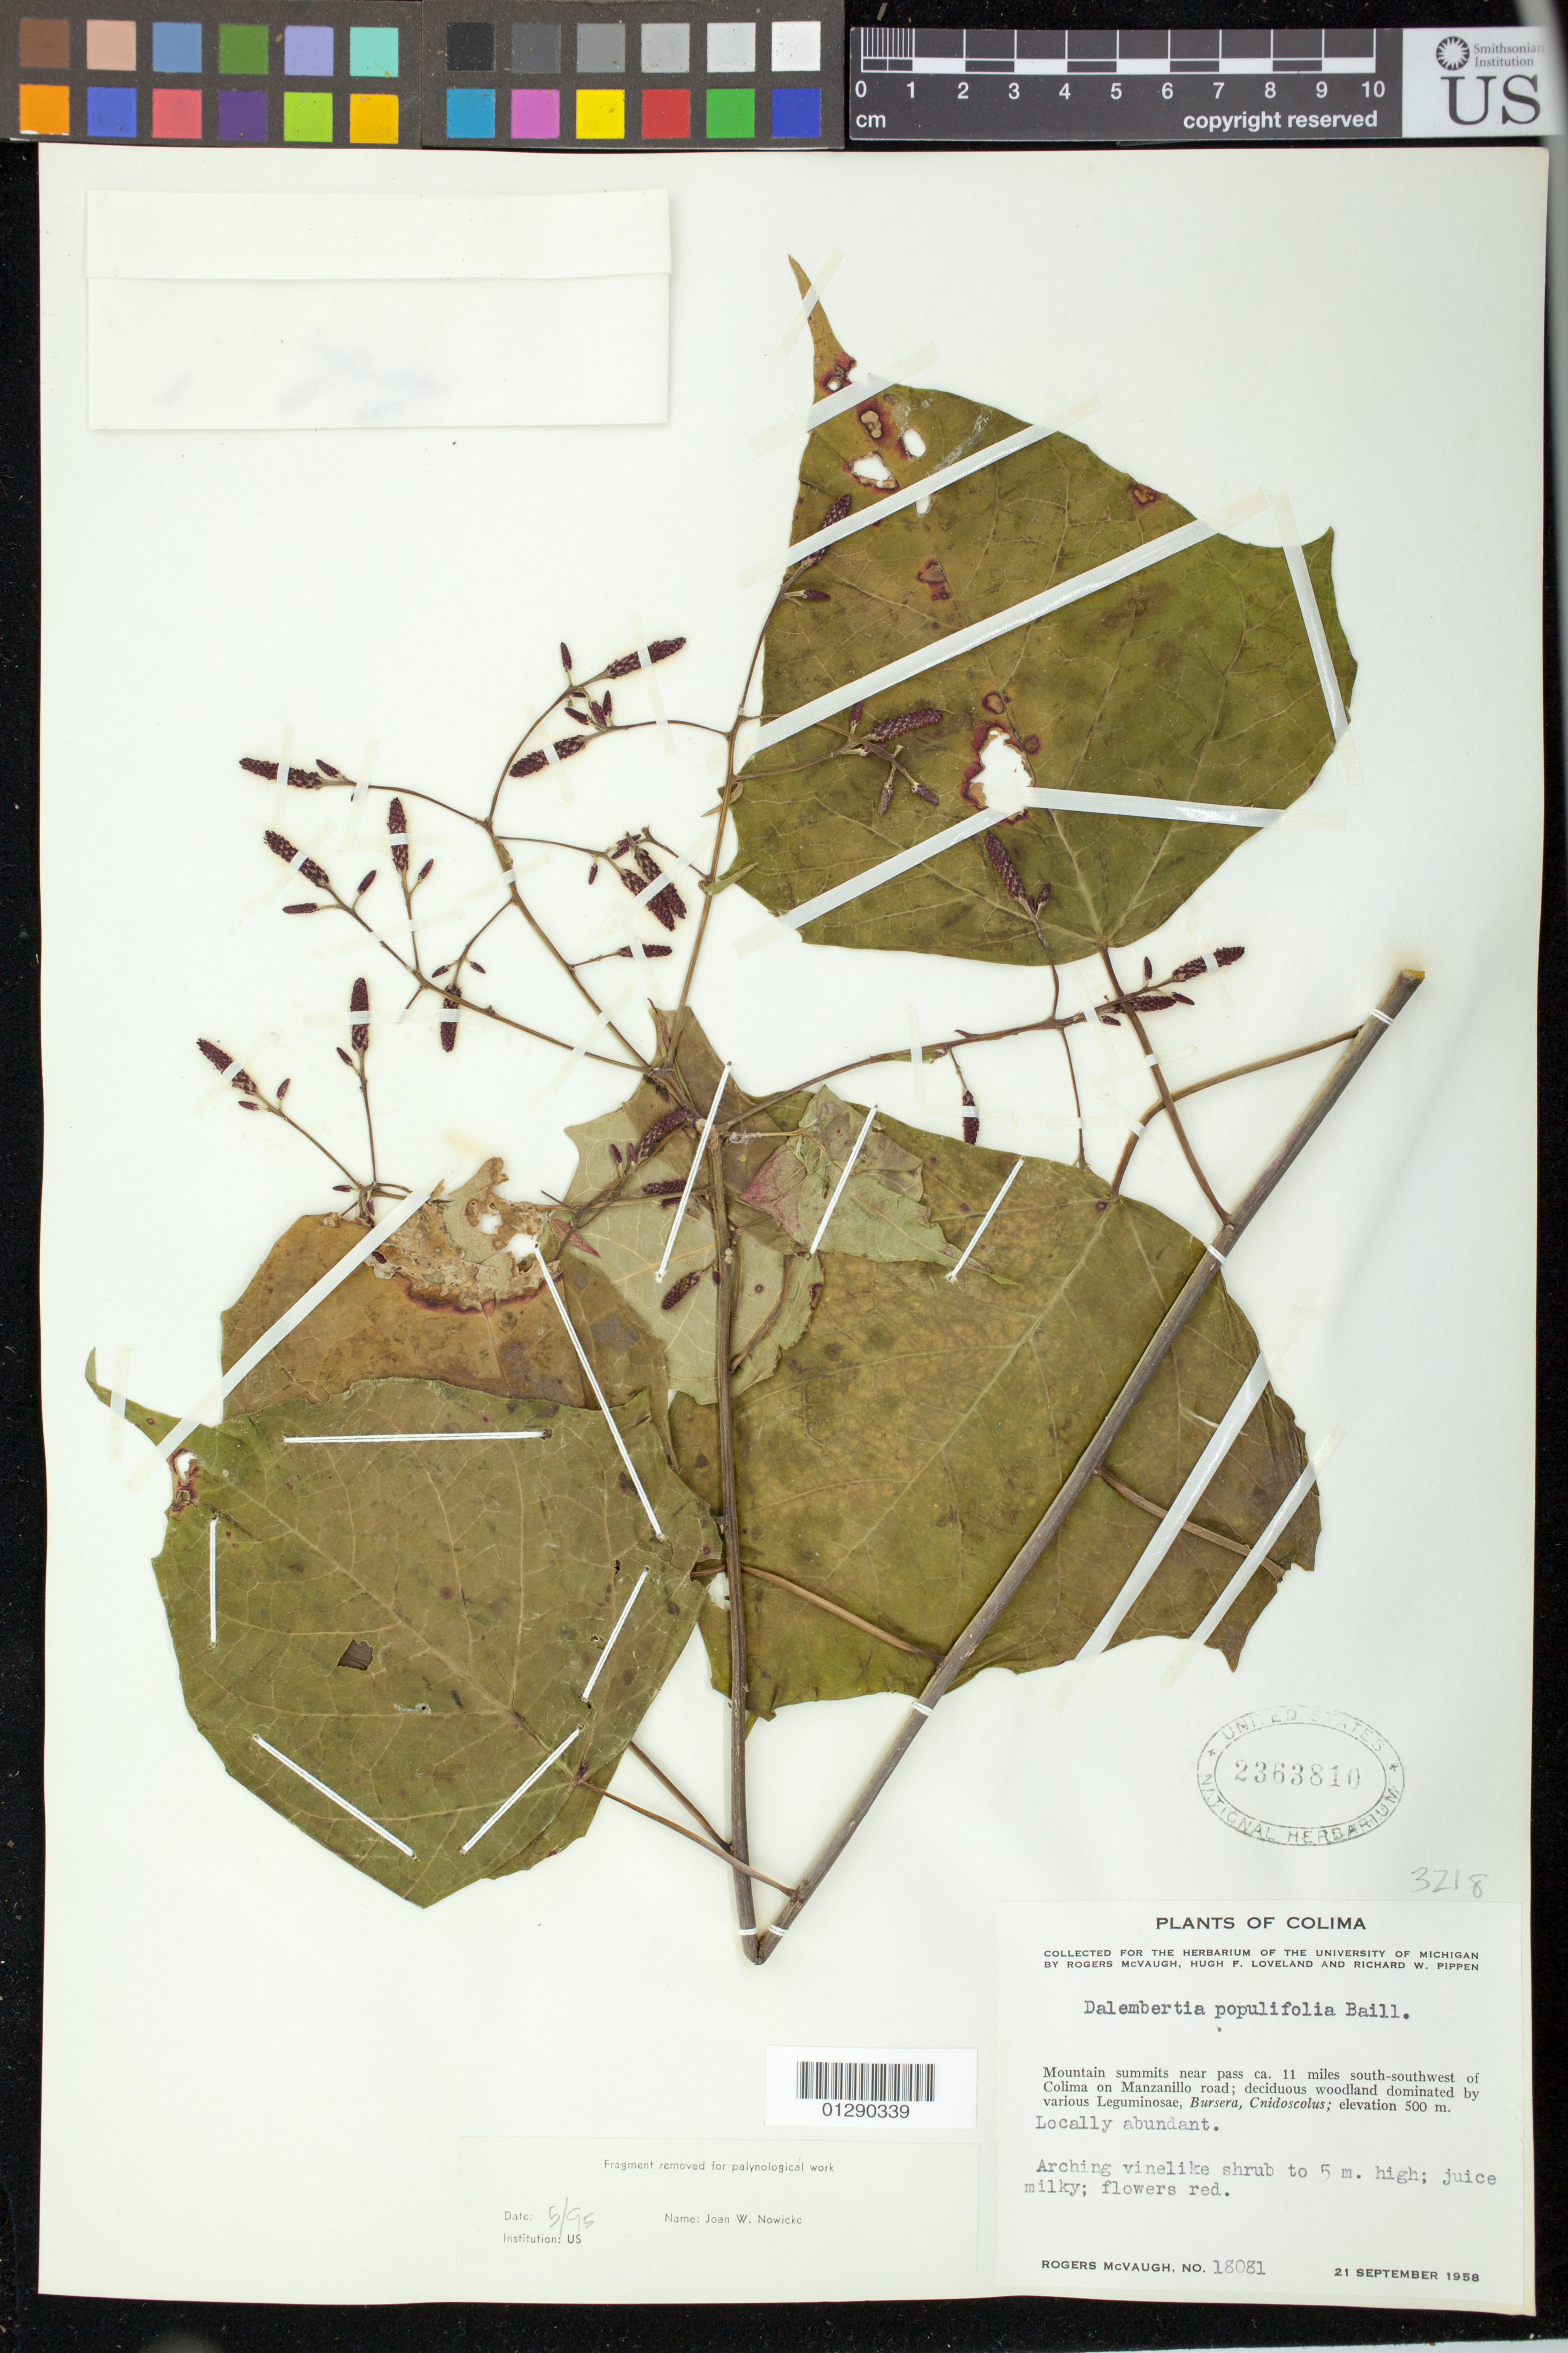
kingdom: Plantae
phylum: Tracheophyta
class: Magnoliopsida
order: Malpighiales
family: Euphorbiaceae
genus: Dalembertia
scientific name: Dalembertia platanoides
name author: Baill.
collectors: R. McVaugh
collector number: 18081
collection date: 1958-09-21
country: Mexico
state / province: Colima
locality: Mountain summits near pass ca. 11 miles south-southwest of Colima on Manzanillo road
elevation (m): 500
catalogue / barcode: US 2363810